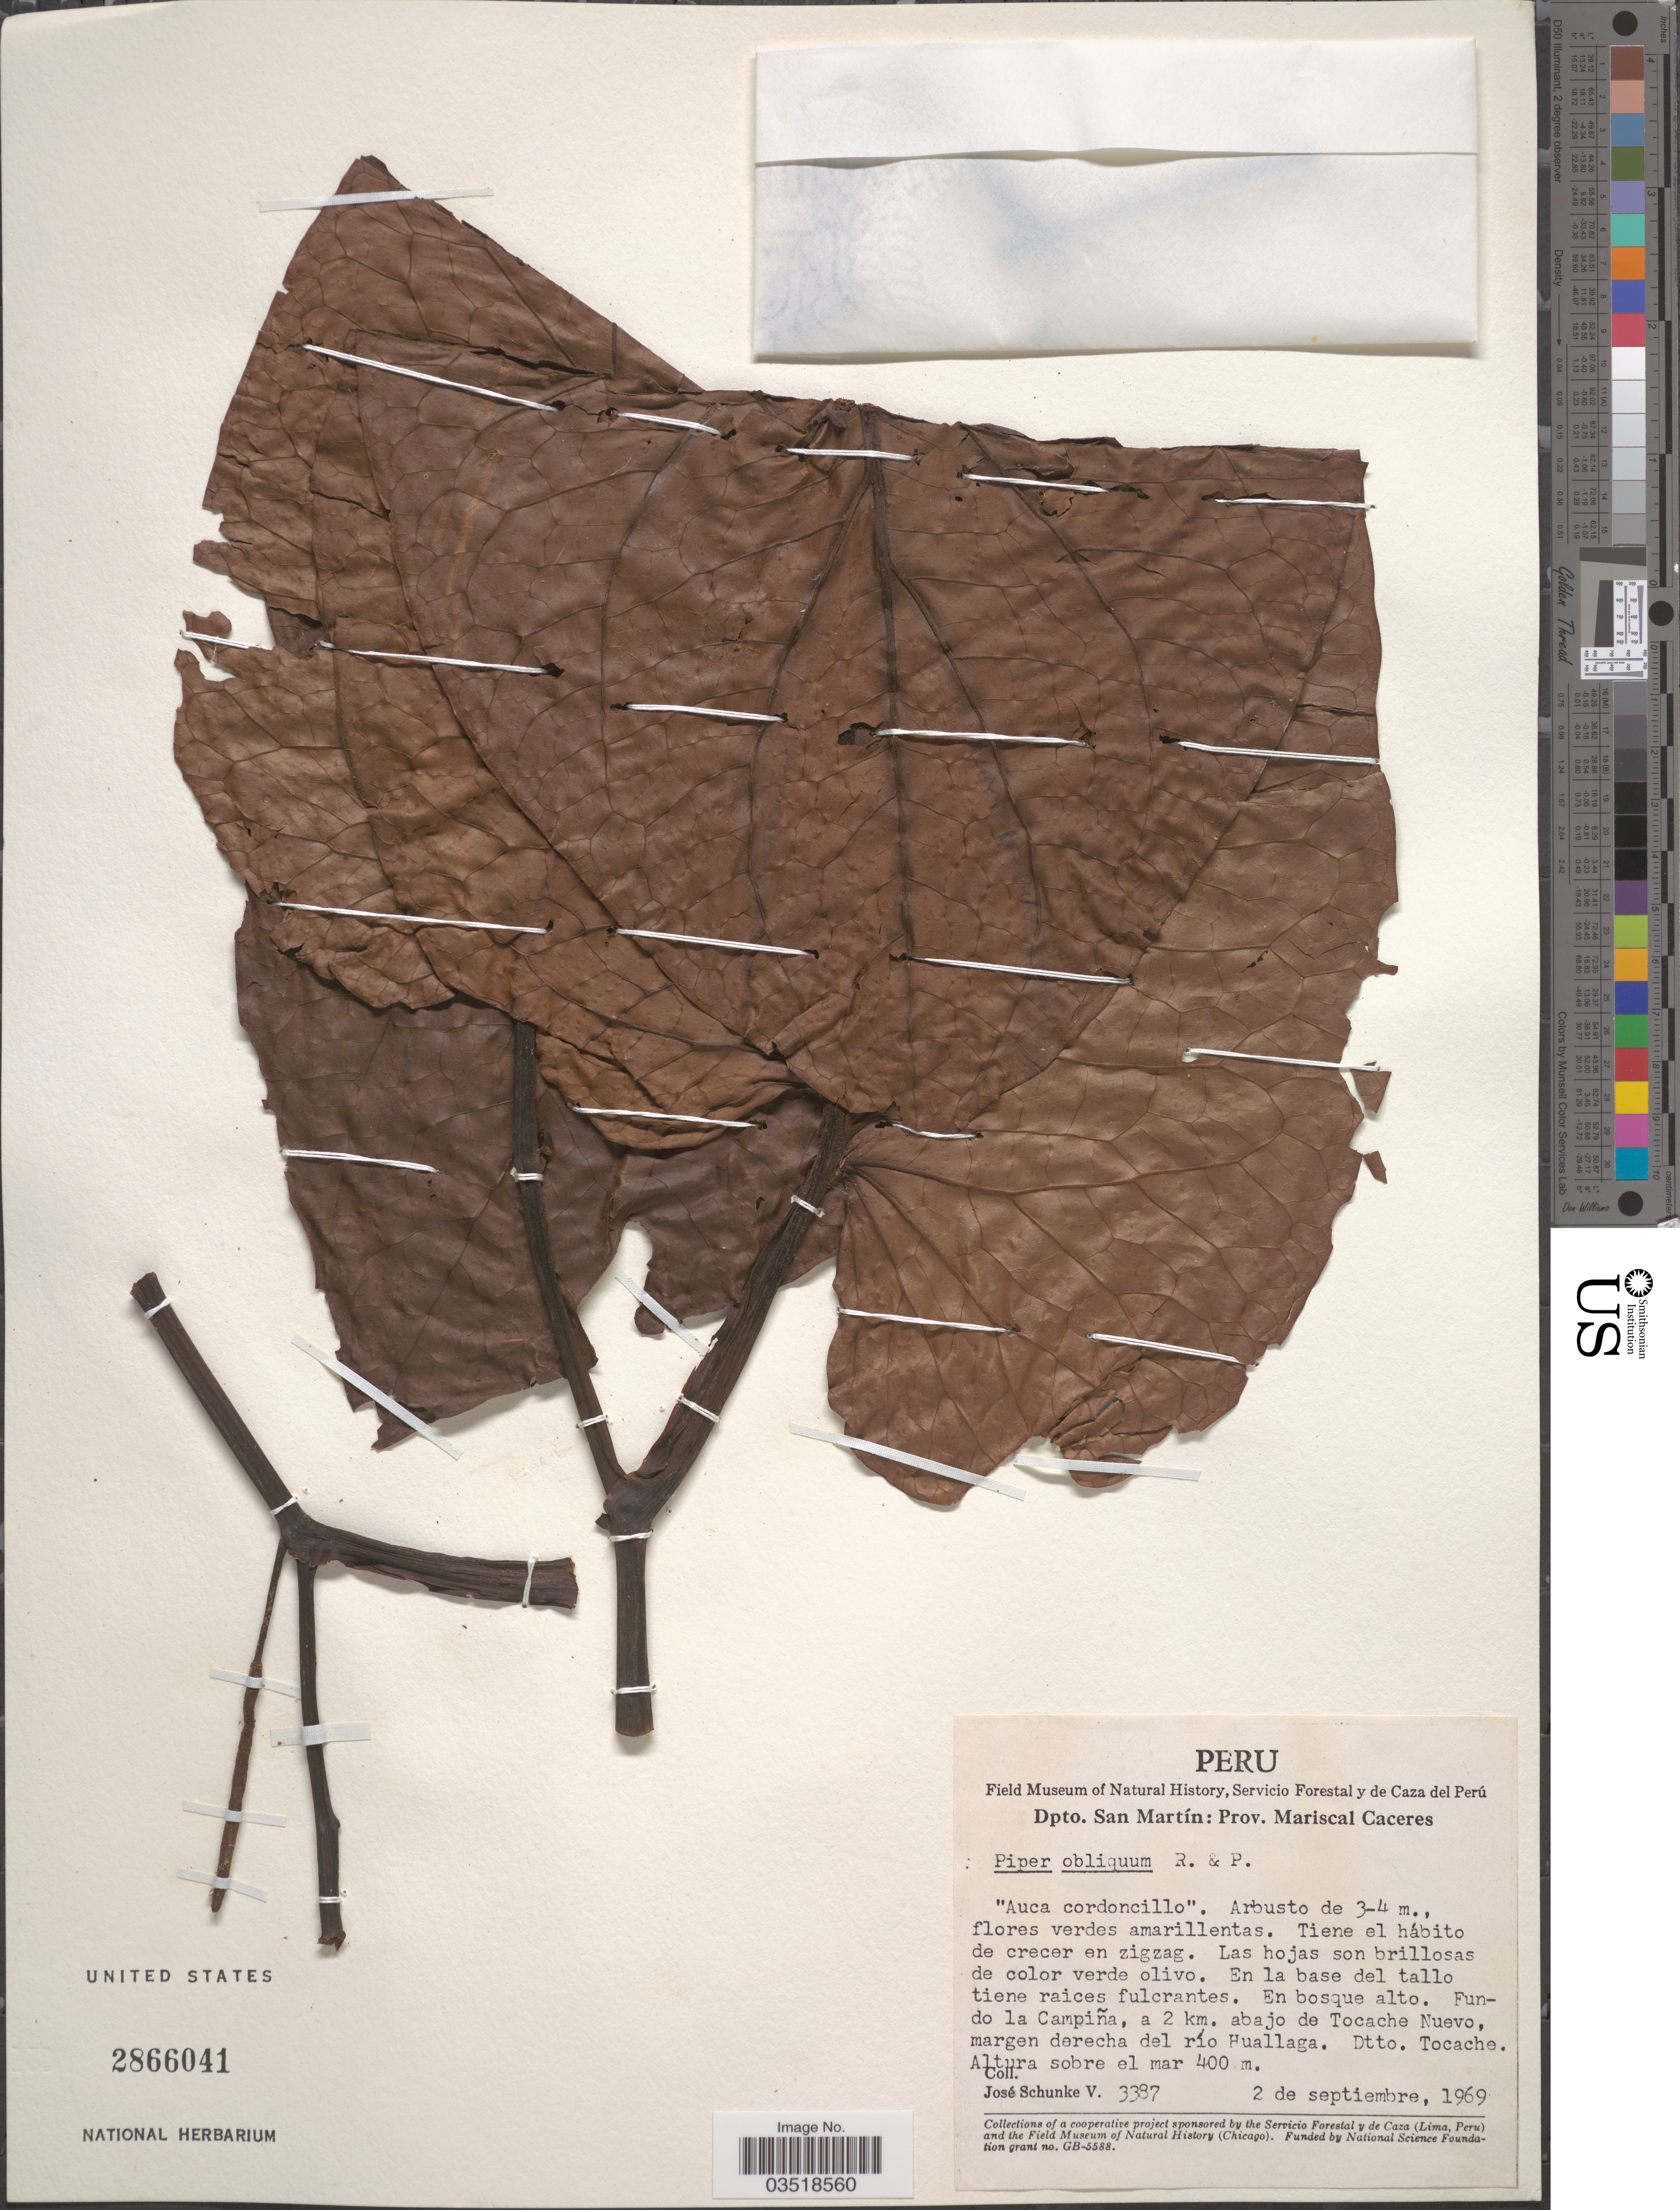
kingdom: Plantae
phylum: Tracheophyta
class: Magnoliopsida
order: Piperales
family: Piperaceae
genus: Piper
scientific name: Piper obliquum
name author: Ruiz & Pav.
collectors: J. Schunke Vigo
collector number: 3387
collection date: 1969-09-02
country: Peru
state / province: San Martín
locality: Dpto. San Martín: Prov. Mariscal Caceres. En bosque alto. Fundo la Campiña, a 2 km. abajo de Tocache Nuevo, margen derecha del río Huallaga. Dtto. Tocache.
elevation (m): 400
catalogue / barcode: US 2866041